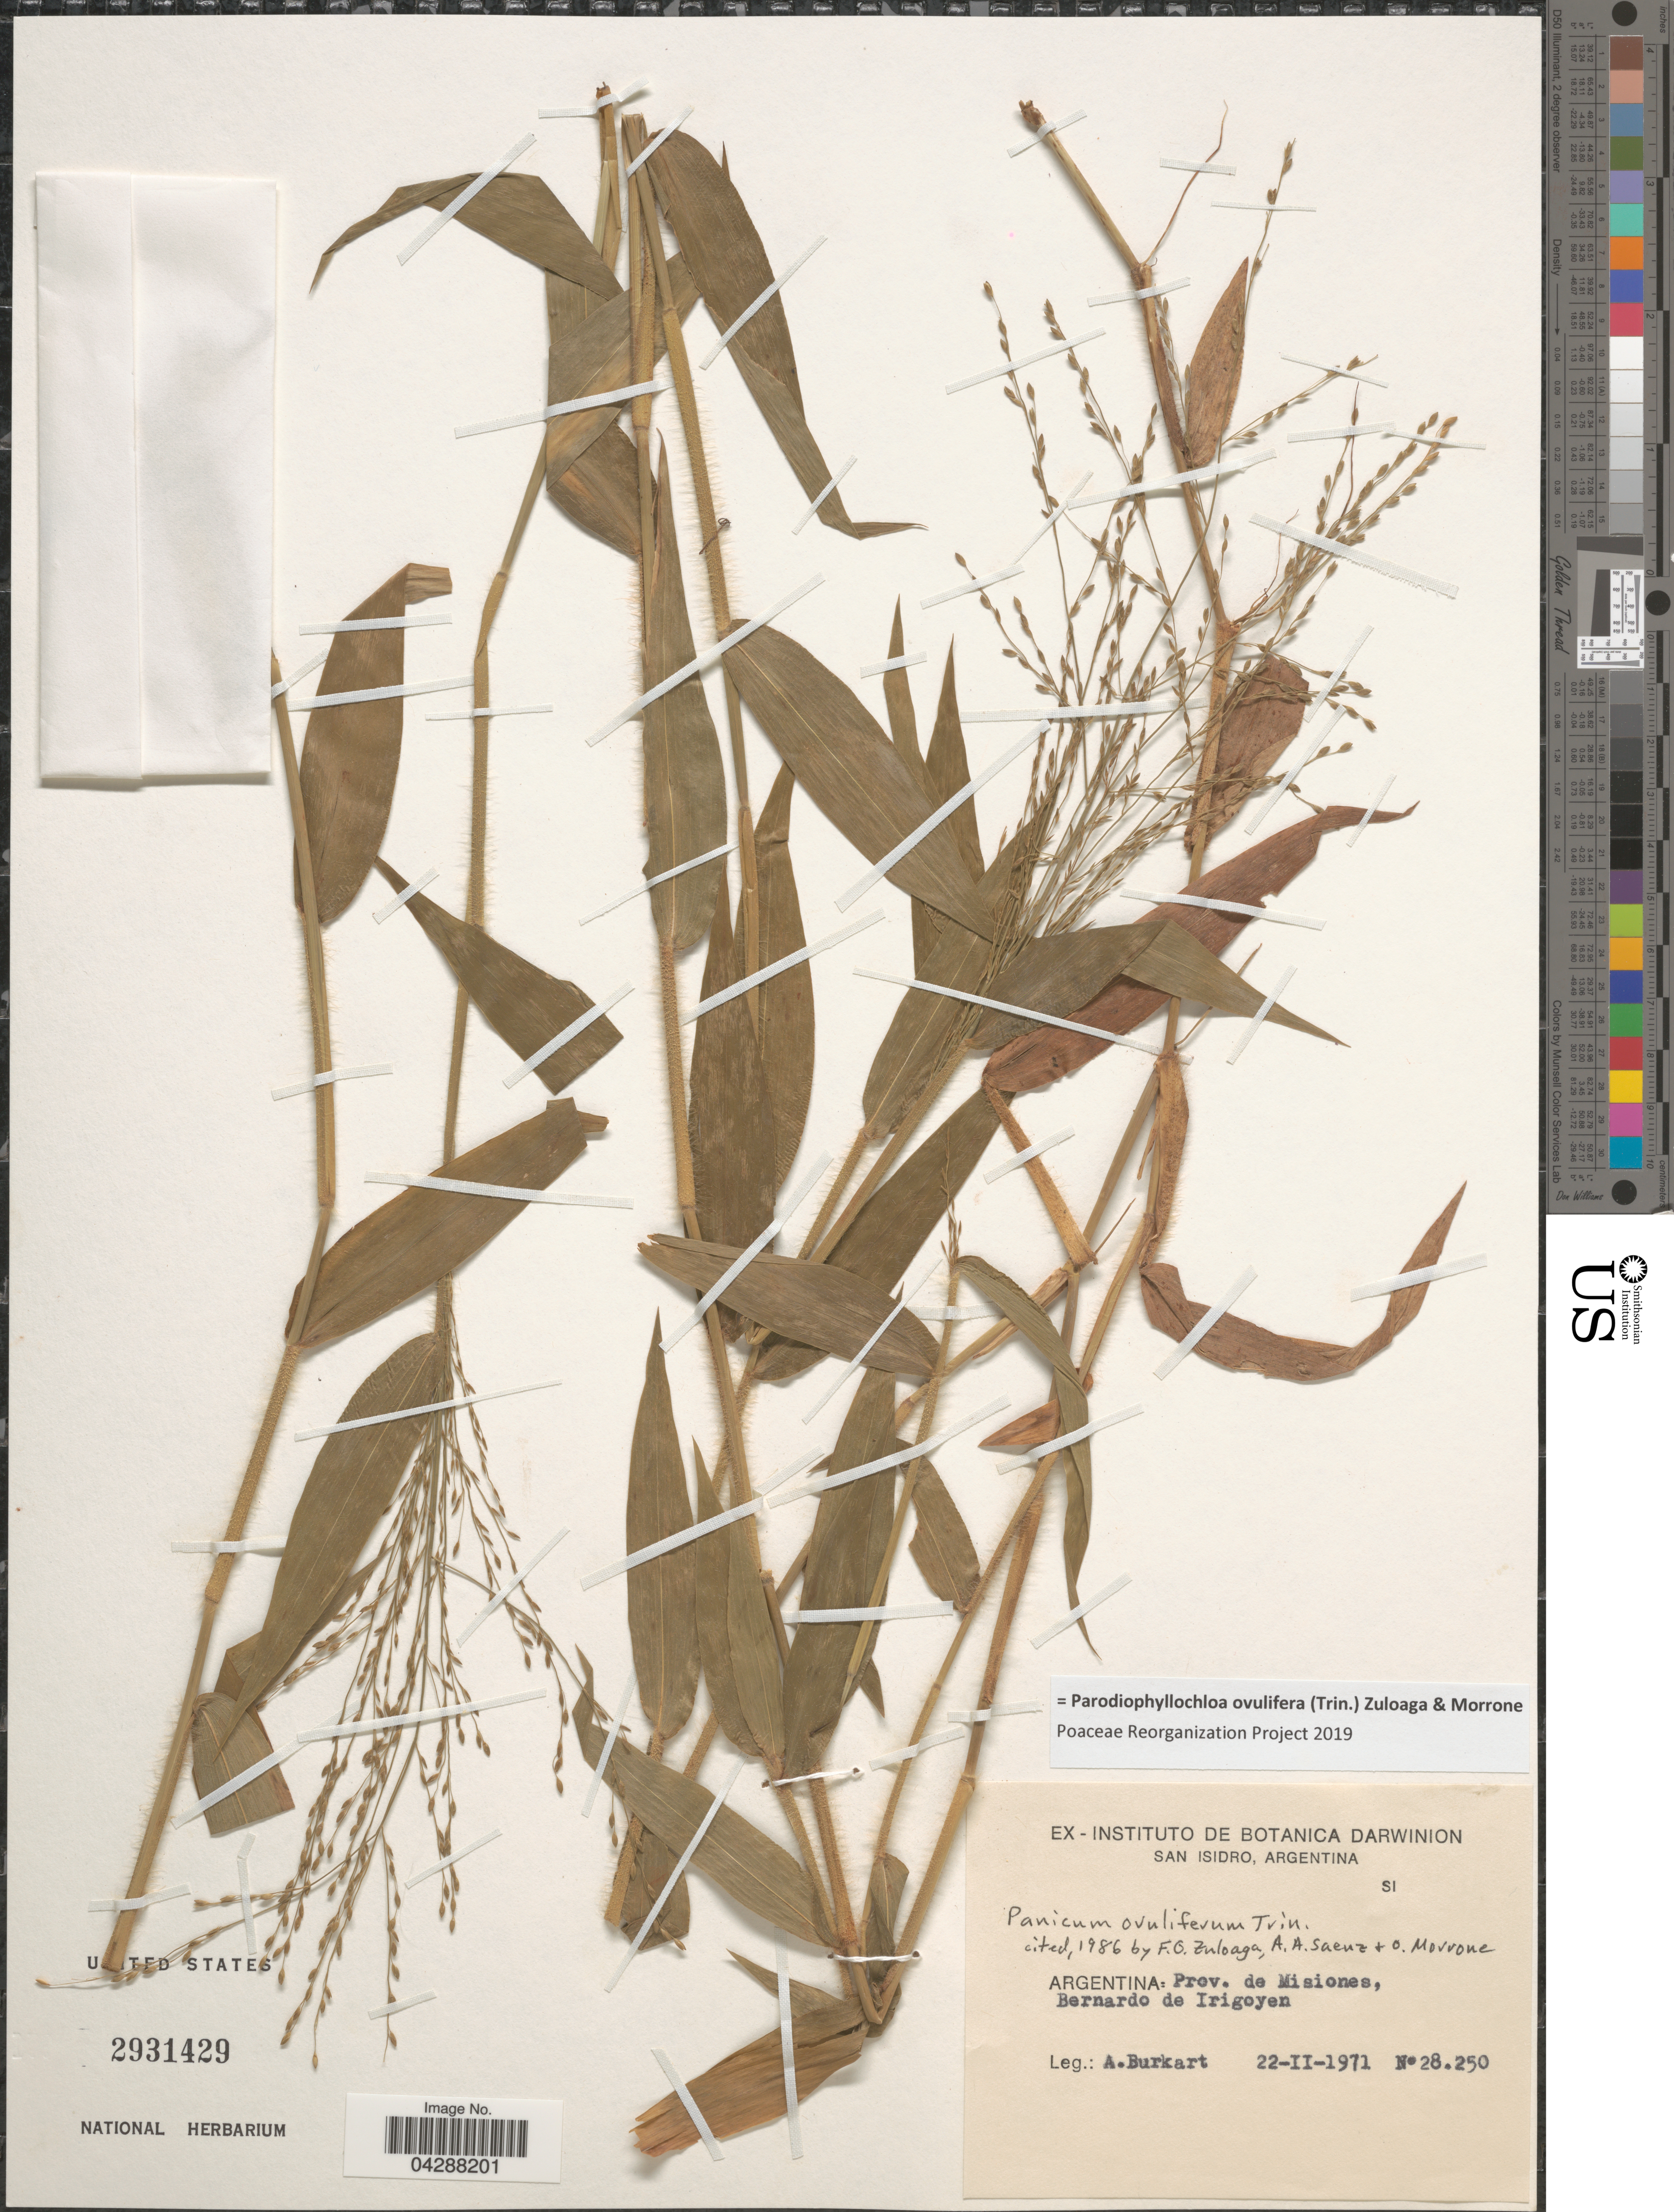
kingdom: Plantae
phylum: Tracheophyta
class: Liliopsida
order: Poales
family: Poaceae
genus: Parodiophyllochloa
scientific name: Parodiophyllochloa ovulifera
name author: (Trin.) Zuloaga & Morrone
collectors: A. E. Burkart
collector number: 28250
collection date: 1971-02-22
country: Argentina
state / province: Misiones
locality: Bernardo de Irigoyen.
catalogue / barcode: US 2931429